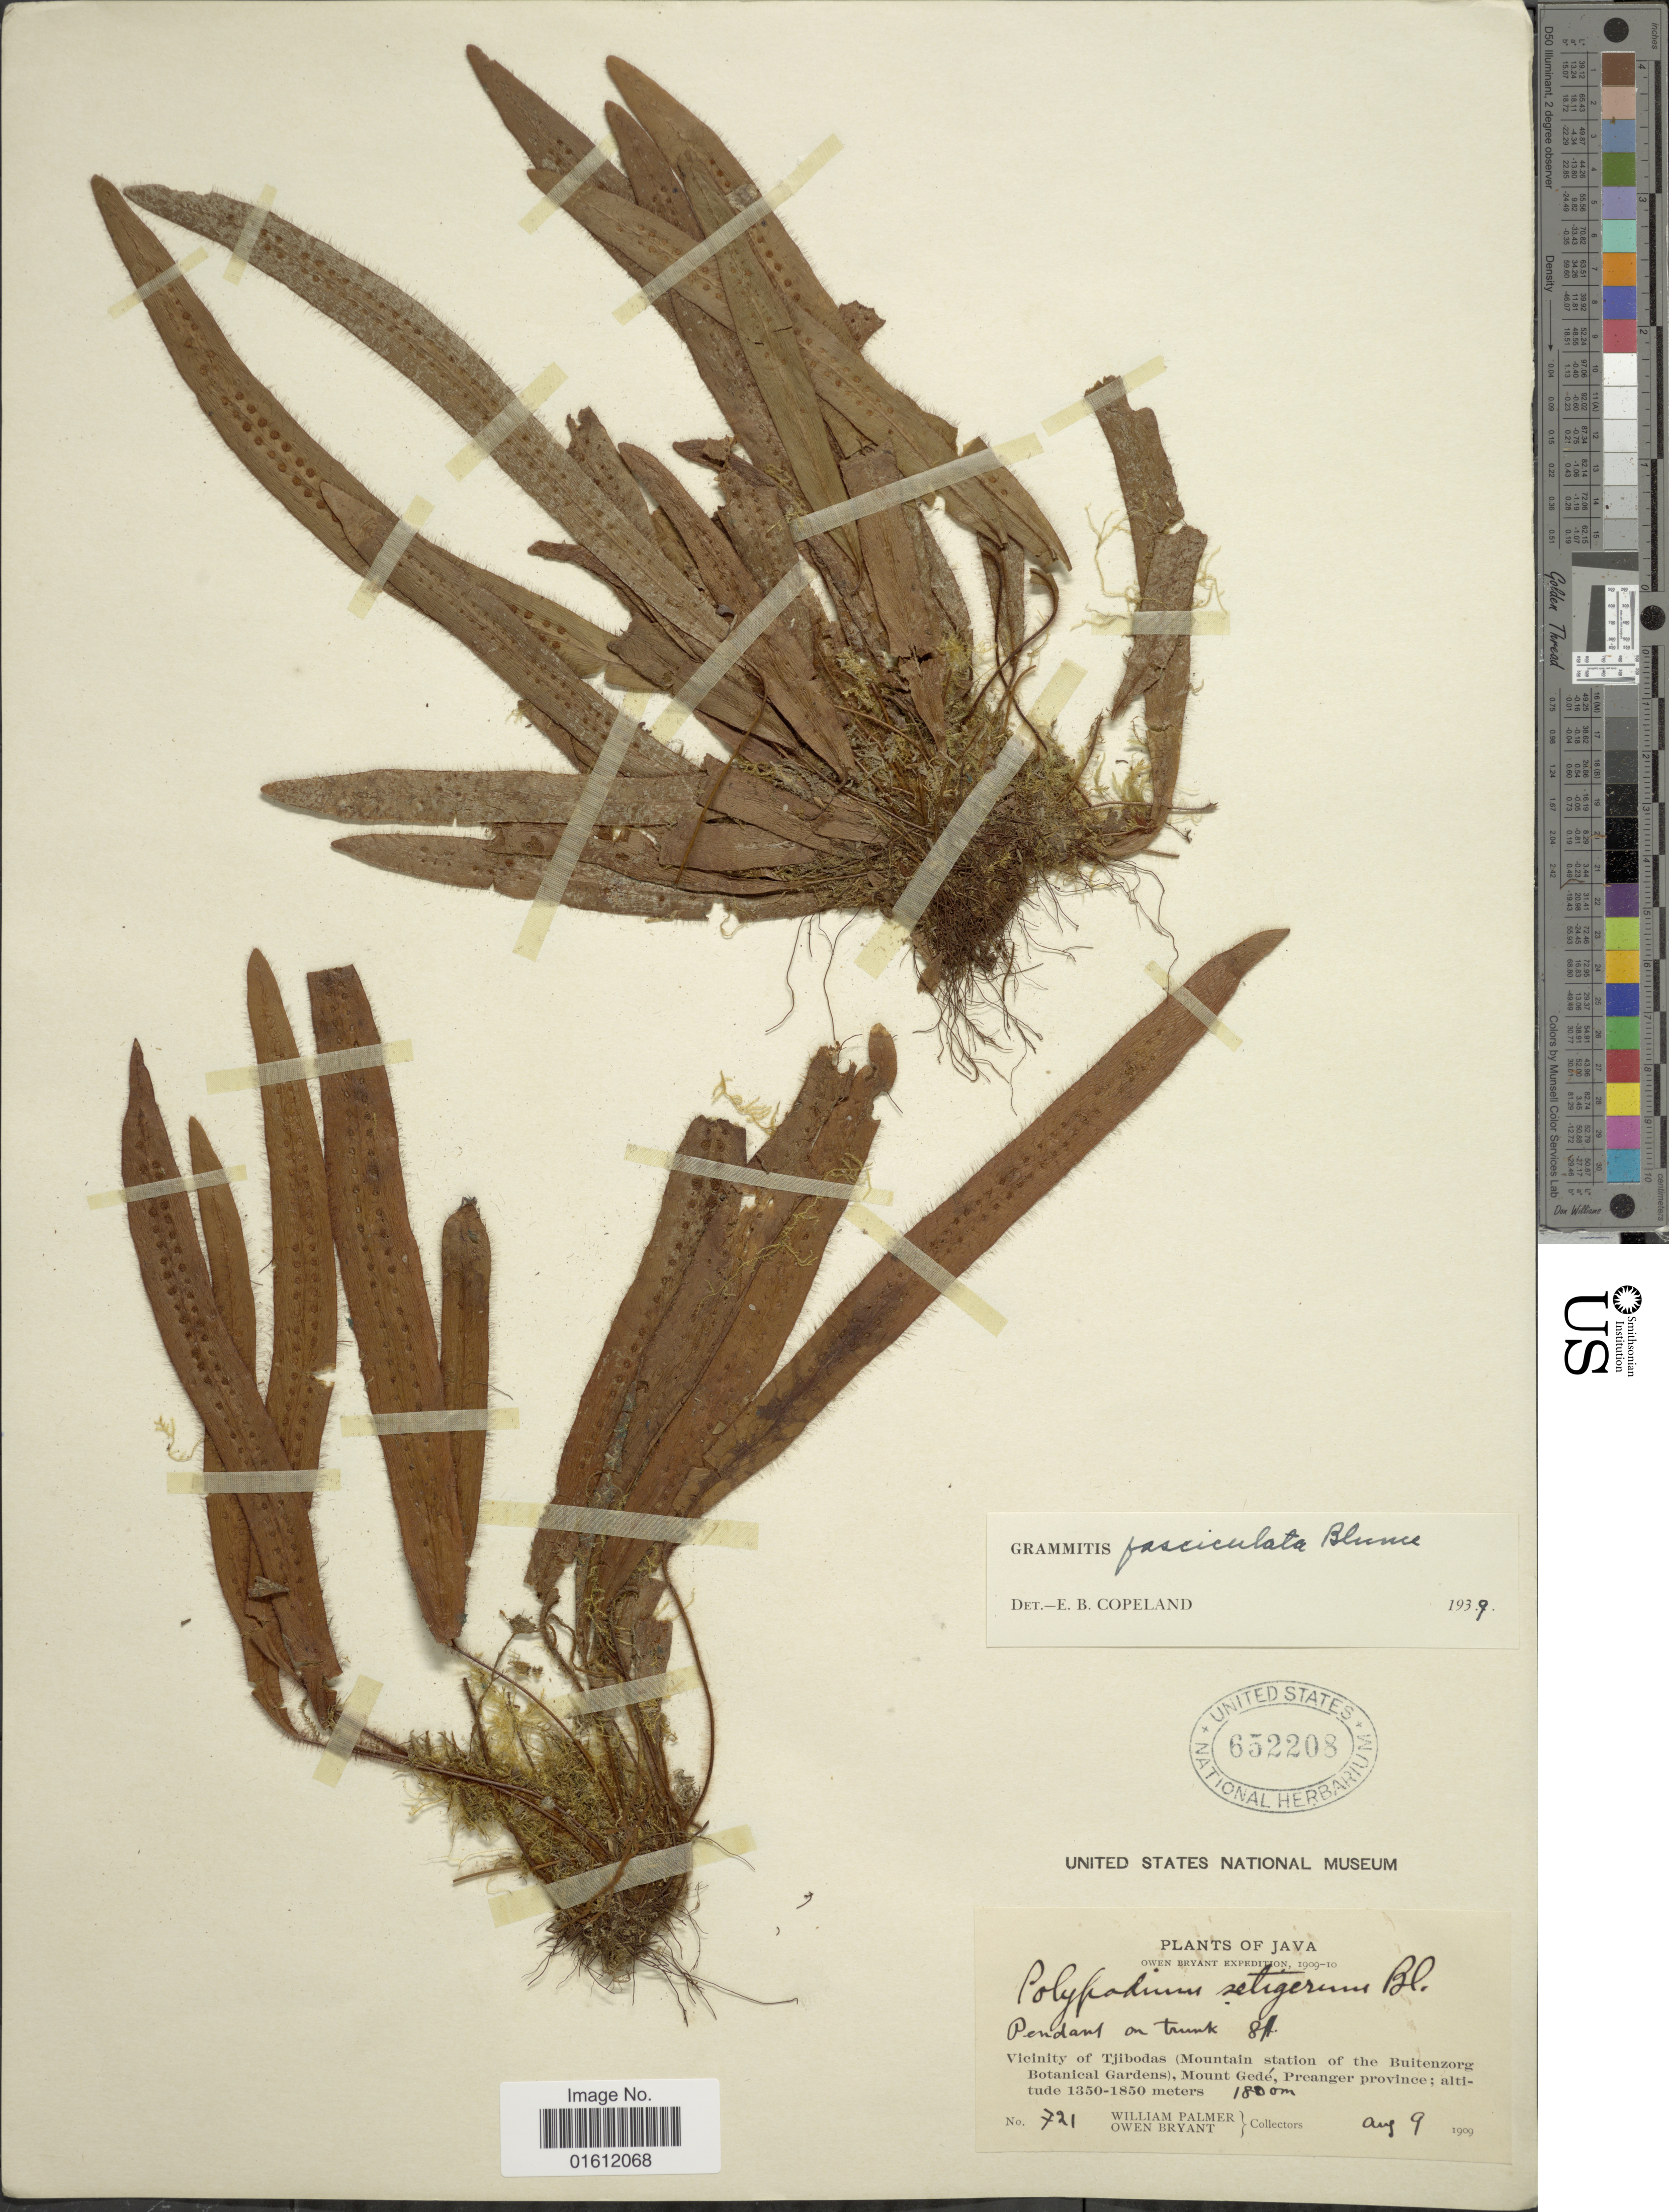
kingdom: Plantae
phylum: Tracheophyta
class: Polypodiopsida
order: Polypodiales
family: Polypodiaceae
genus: Oreogrammitis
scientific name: Oreogrammitis fasciata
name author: (Blume) Parris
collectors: W. Palmer & O. Bryant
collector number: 721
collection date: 1909-08-09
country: Indonesia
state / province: Java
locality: Vicinity of Tjibodas (Mountain station of the Buitenzorg Botanical Gardens), Mount Gedé, Preanger province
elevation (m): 1800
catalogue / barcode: US 652208